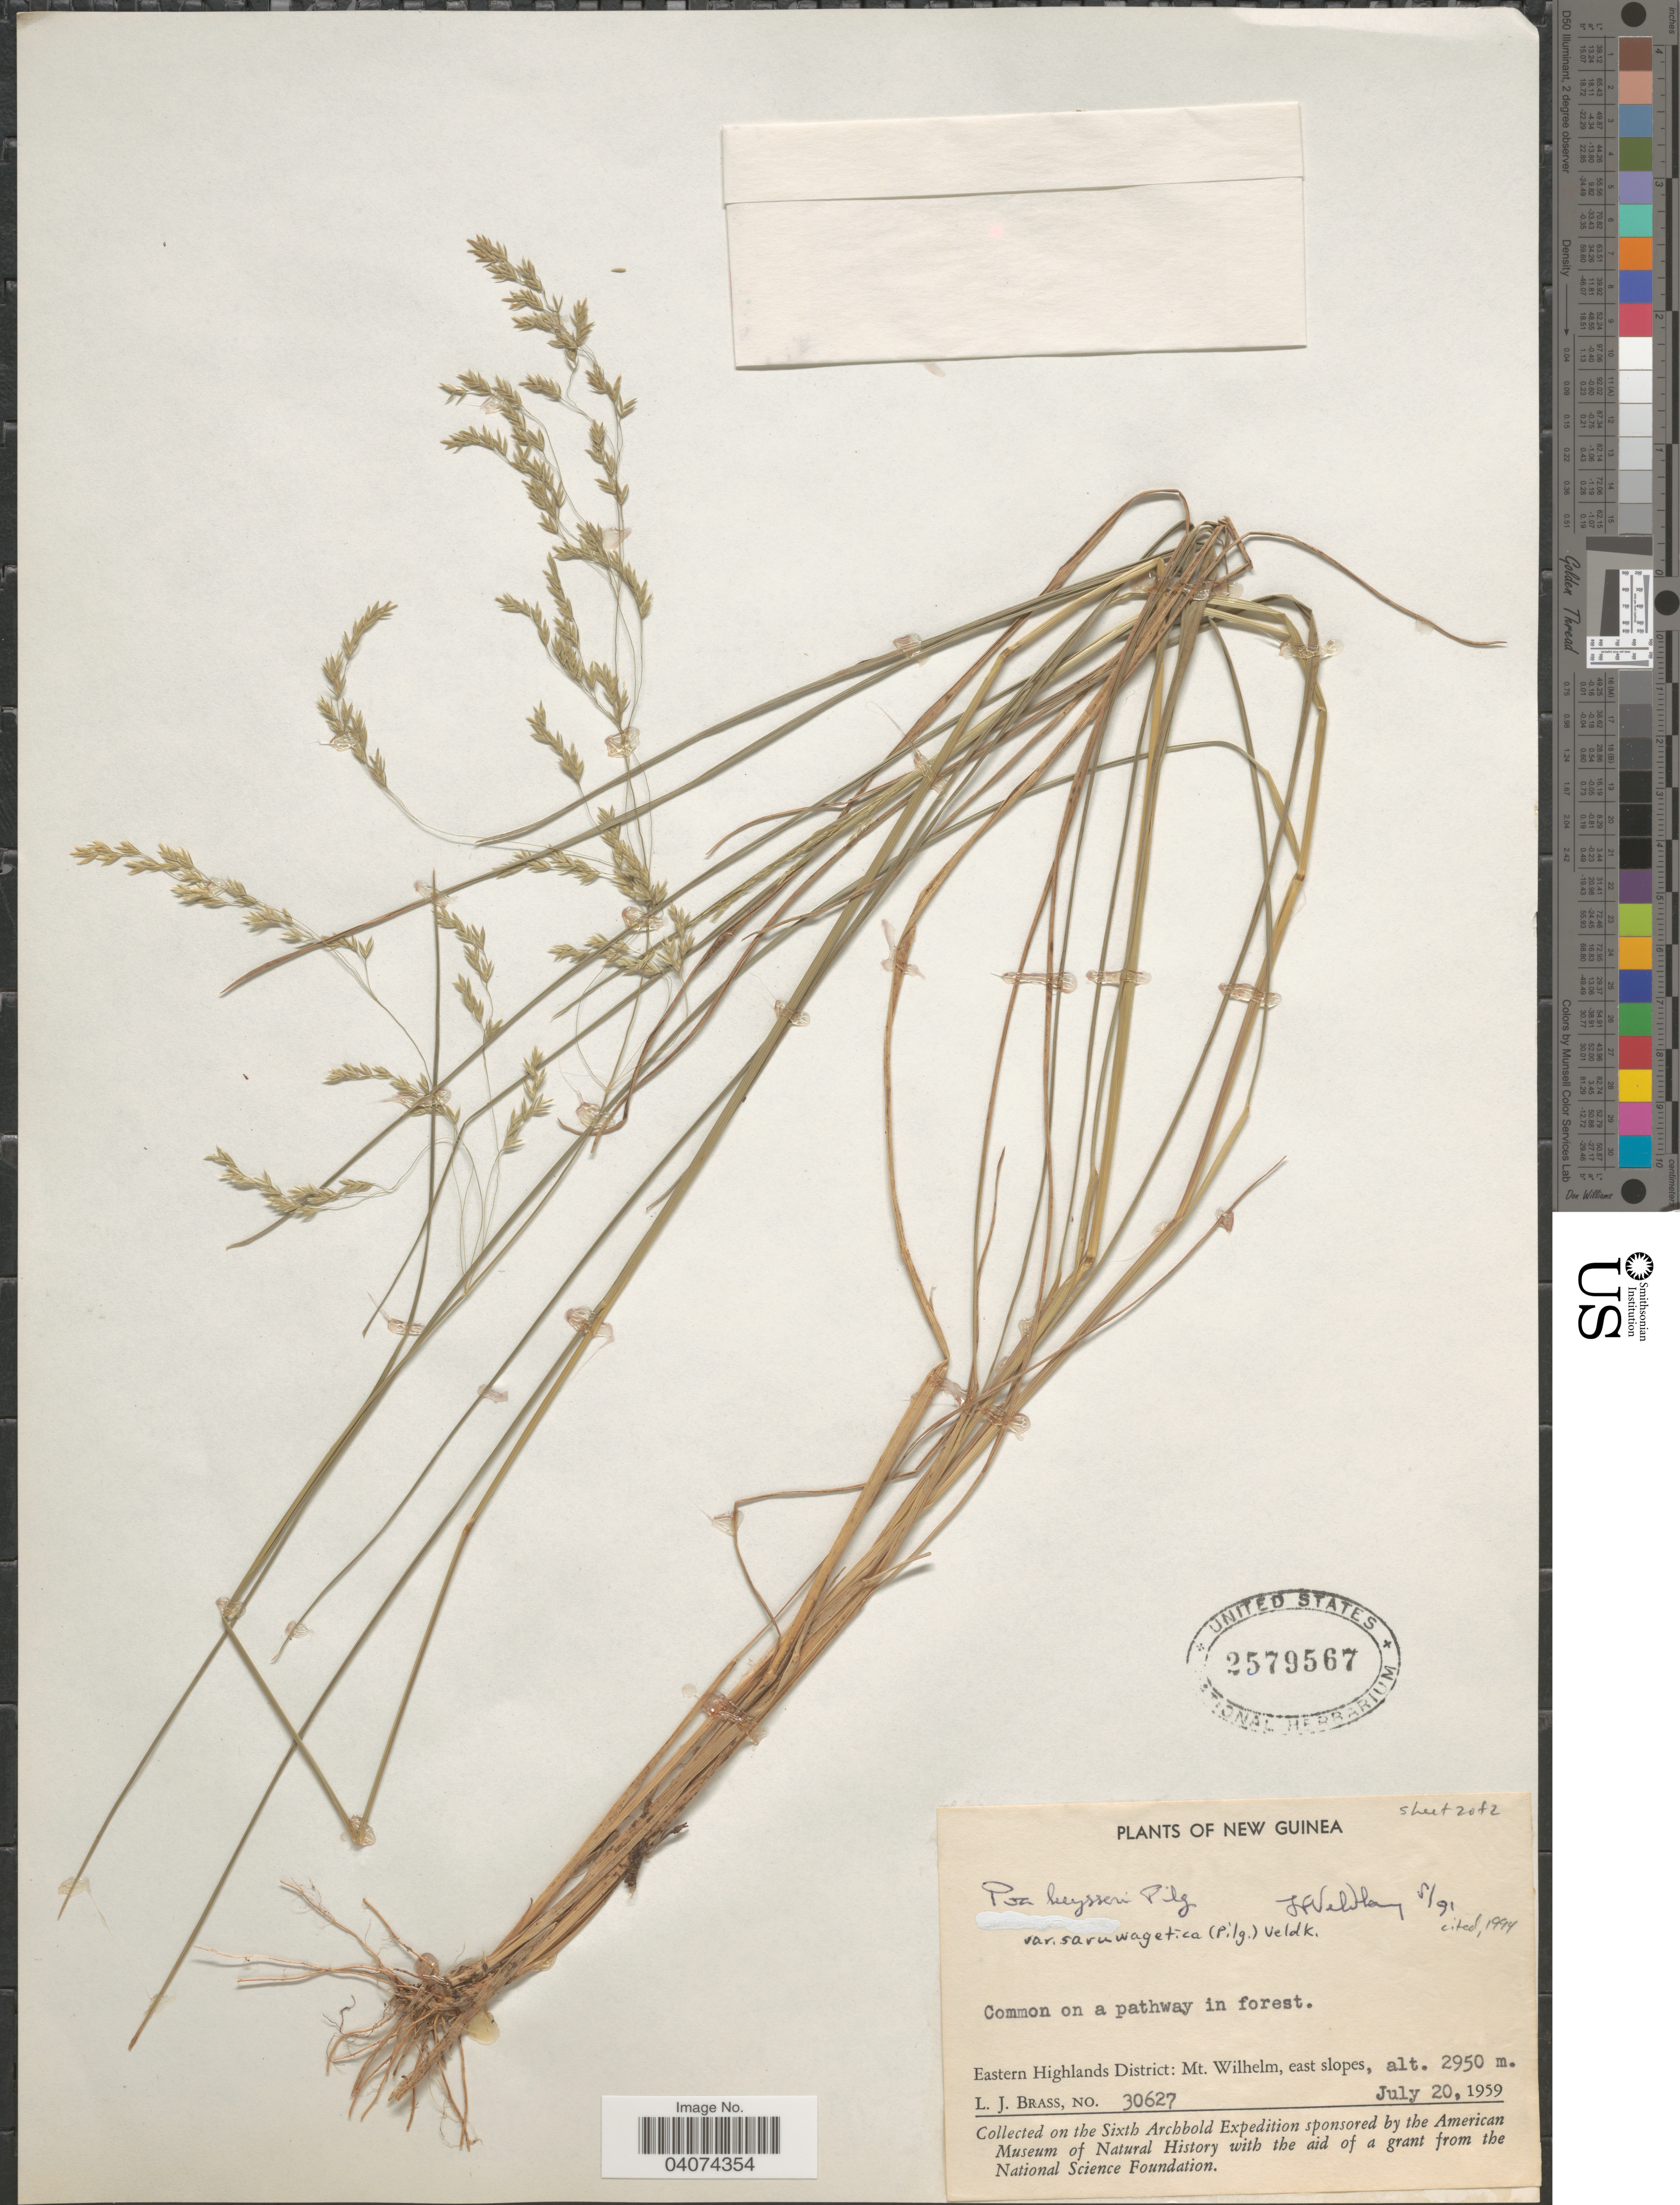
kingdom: Plantae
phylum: Tracheophyta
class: Liliopsida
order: Poales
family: Poaceae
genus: Poa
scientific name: Poa keysseri subsp. saruwagetica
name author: (Pilg.) Veldkamp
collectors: L. J. Brass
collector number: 30627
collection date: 1959-07-20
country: Papua New Guinea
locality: New Guinea. Common on a pathway in forest. Eastern Highlands District: Mt. Wilhelm, east slopes. The Sixth Archbold Expedition.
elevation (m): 2950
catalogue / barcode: US 2579567